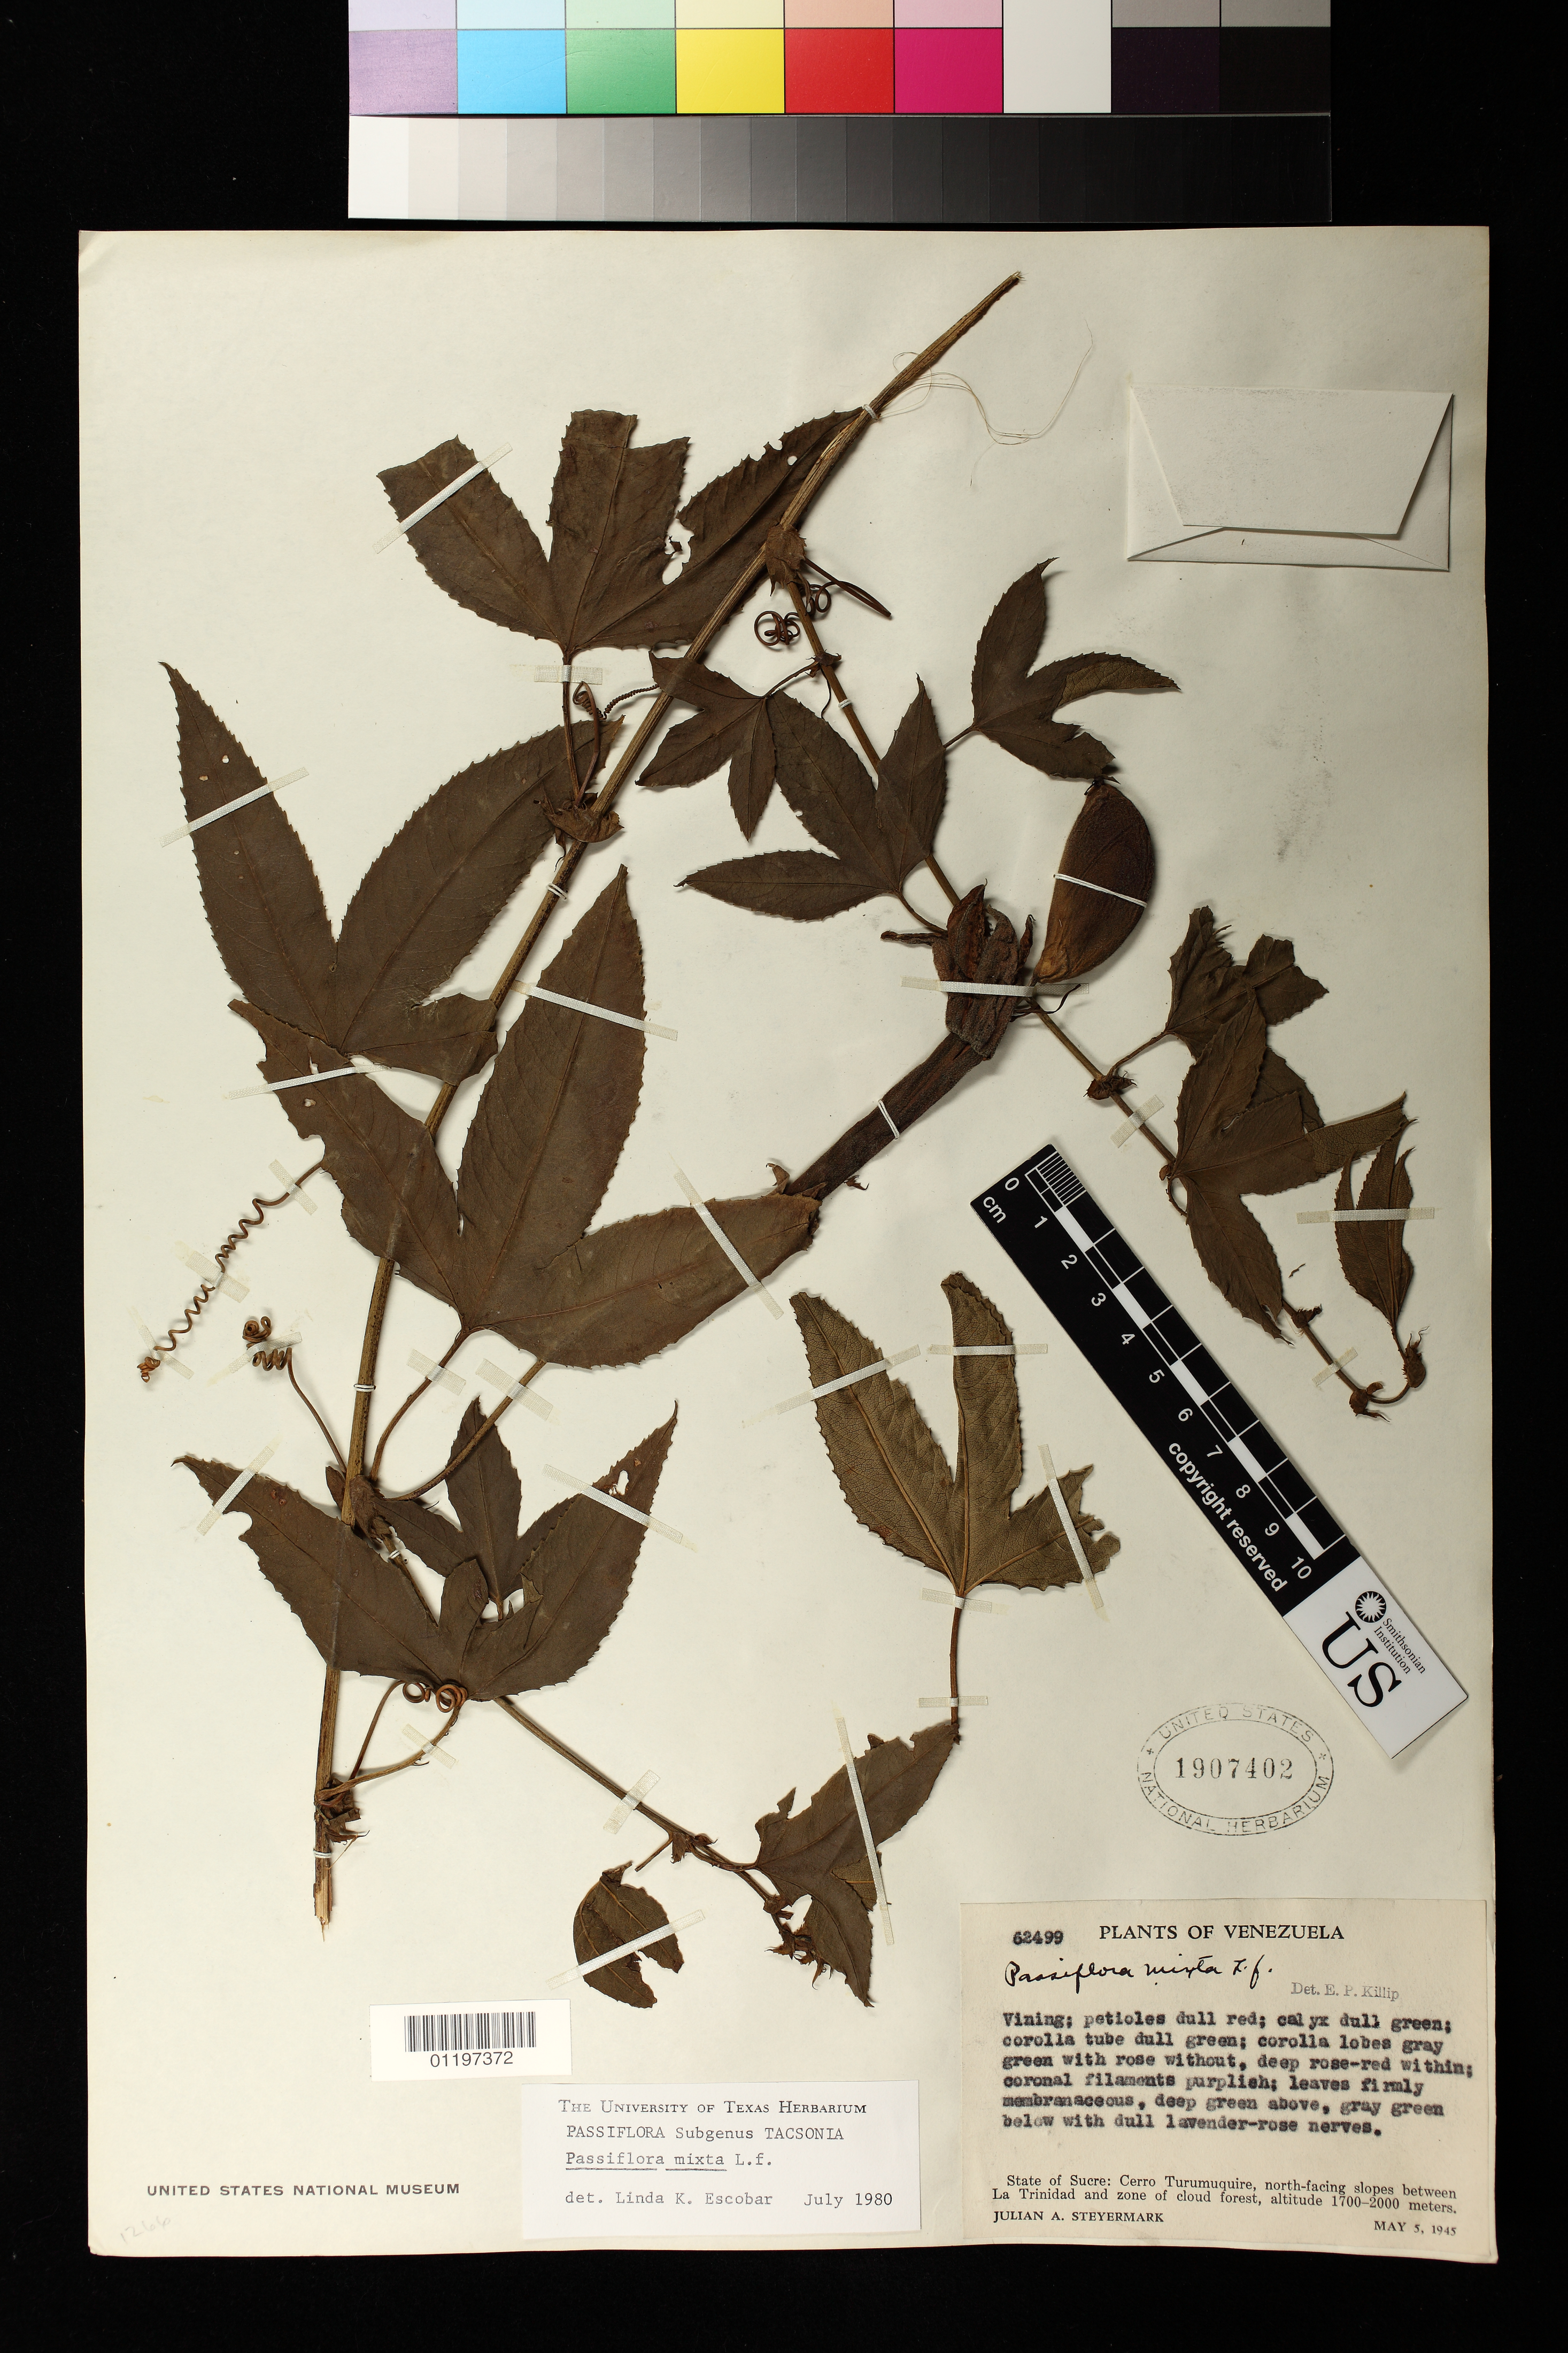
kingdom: Plantae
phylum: Tracheophyta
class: Magnoliopsida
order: Malpighiales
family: Passifloraceae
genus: Passiflora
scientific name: Passiflora mixta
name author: L. f.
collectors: J. Steyermark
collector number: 62499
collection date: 1945-05-05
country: Venezuela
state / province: Sucre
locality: Cerro Turumuquire, north-facing slope between LA Trinidad and zone of cloud forest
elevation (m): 1700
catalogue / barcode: US 1907402